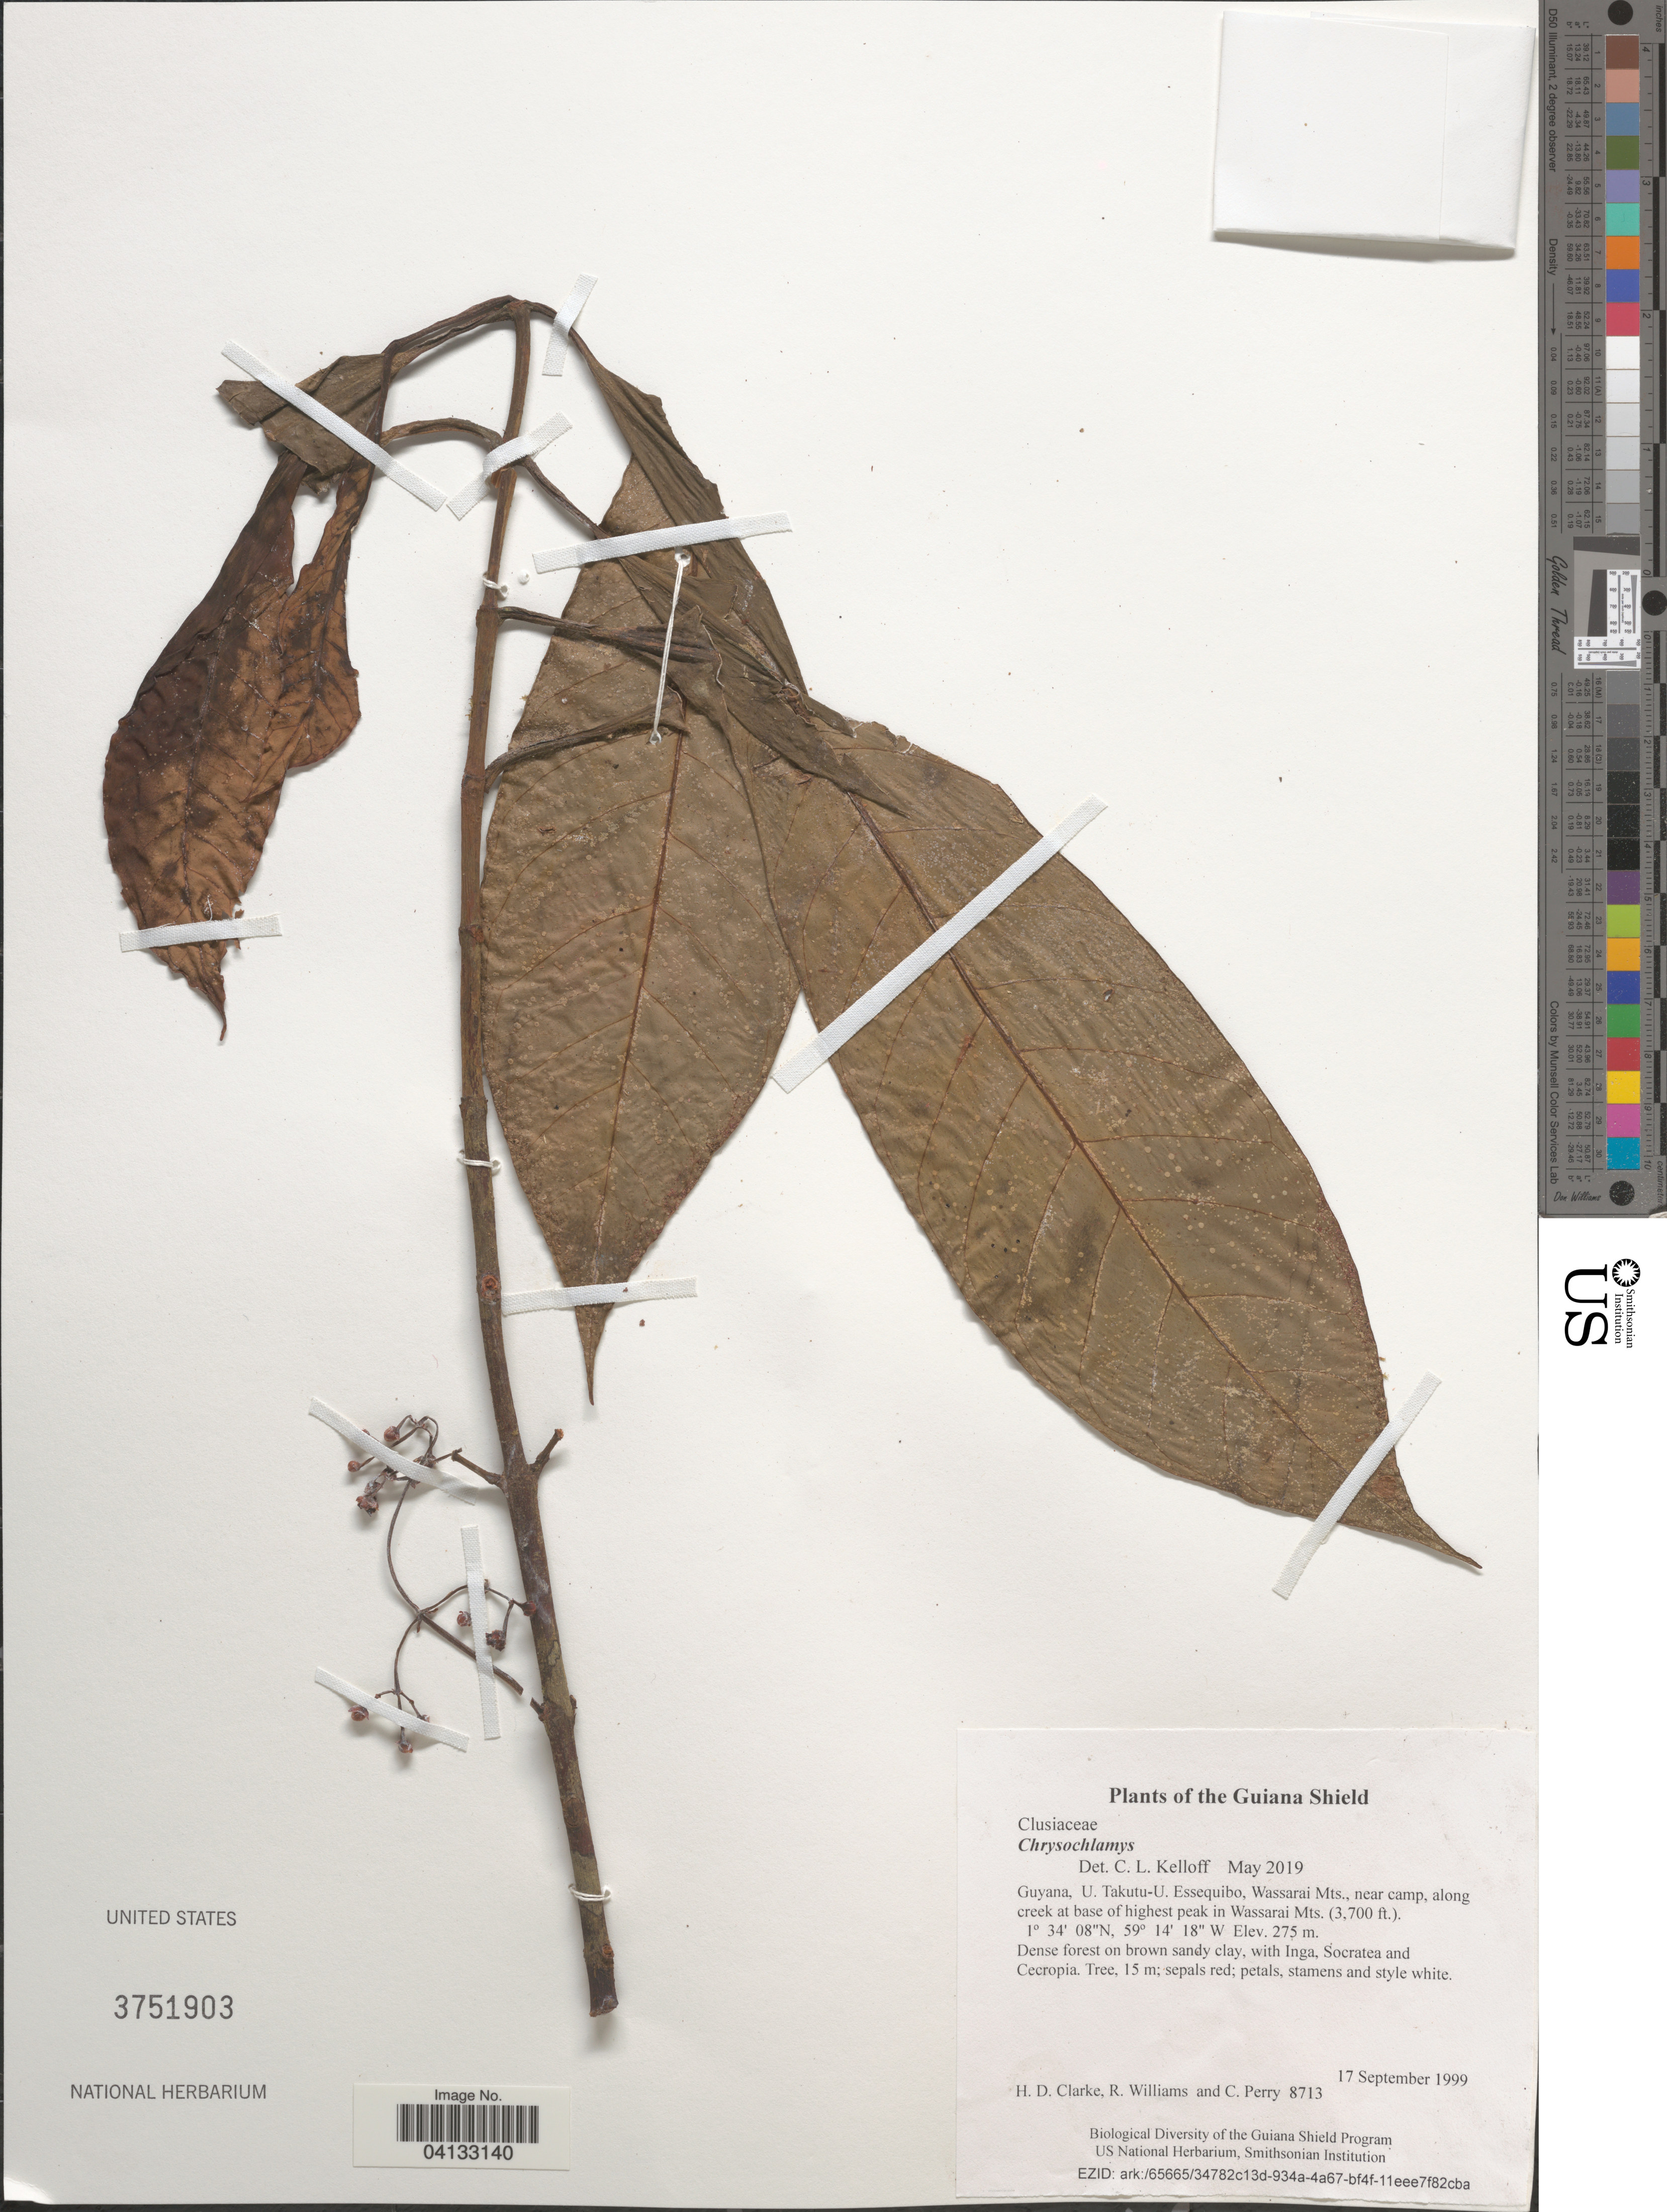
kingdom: Plantae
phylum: Tracheophyta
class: Magnoliopsida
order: Malpighiales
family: Clusiaceae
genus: Chrysochlamys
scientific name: Chrysochlamys sp.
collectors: H. D. Clarke, R. Williams & C. Perry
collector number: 8713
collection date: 1999-09-17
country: Guyana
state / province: U. Takutu-U. Essequibo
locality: Guiana Shield. Wassarai Mts., near camp, along creek at base of highest peak in Wassarai Mts.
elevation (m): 275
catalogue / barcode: US 3751903